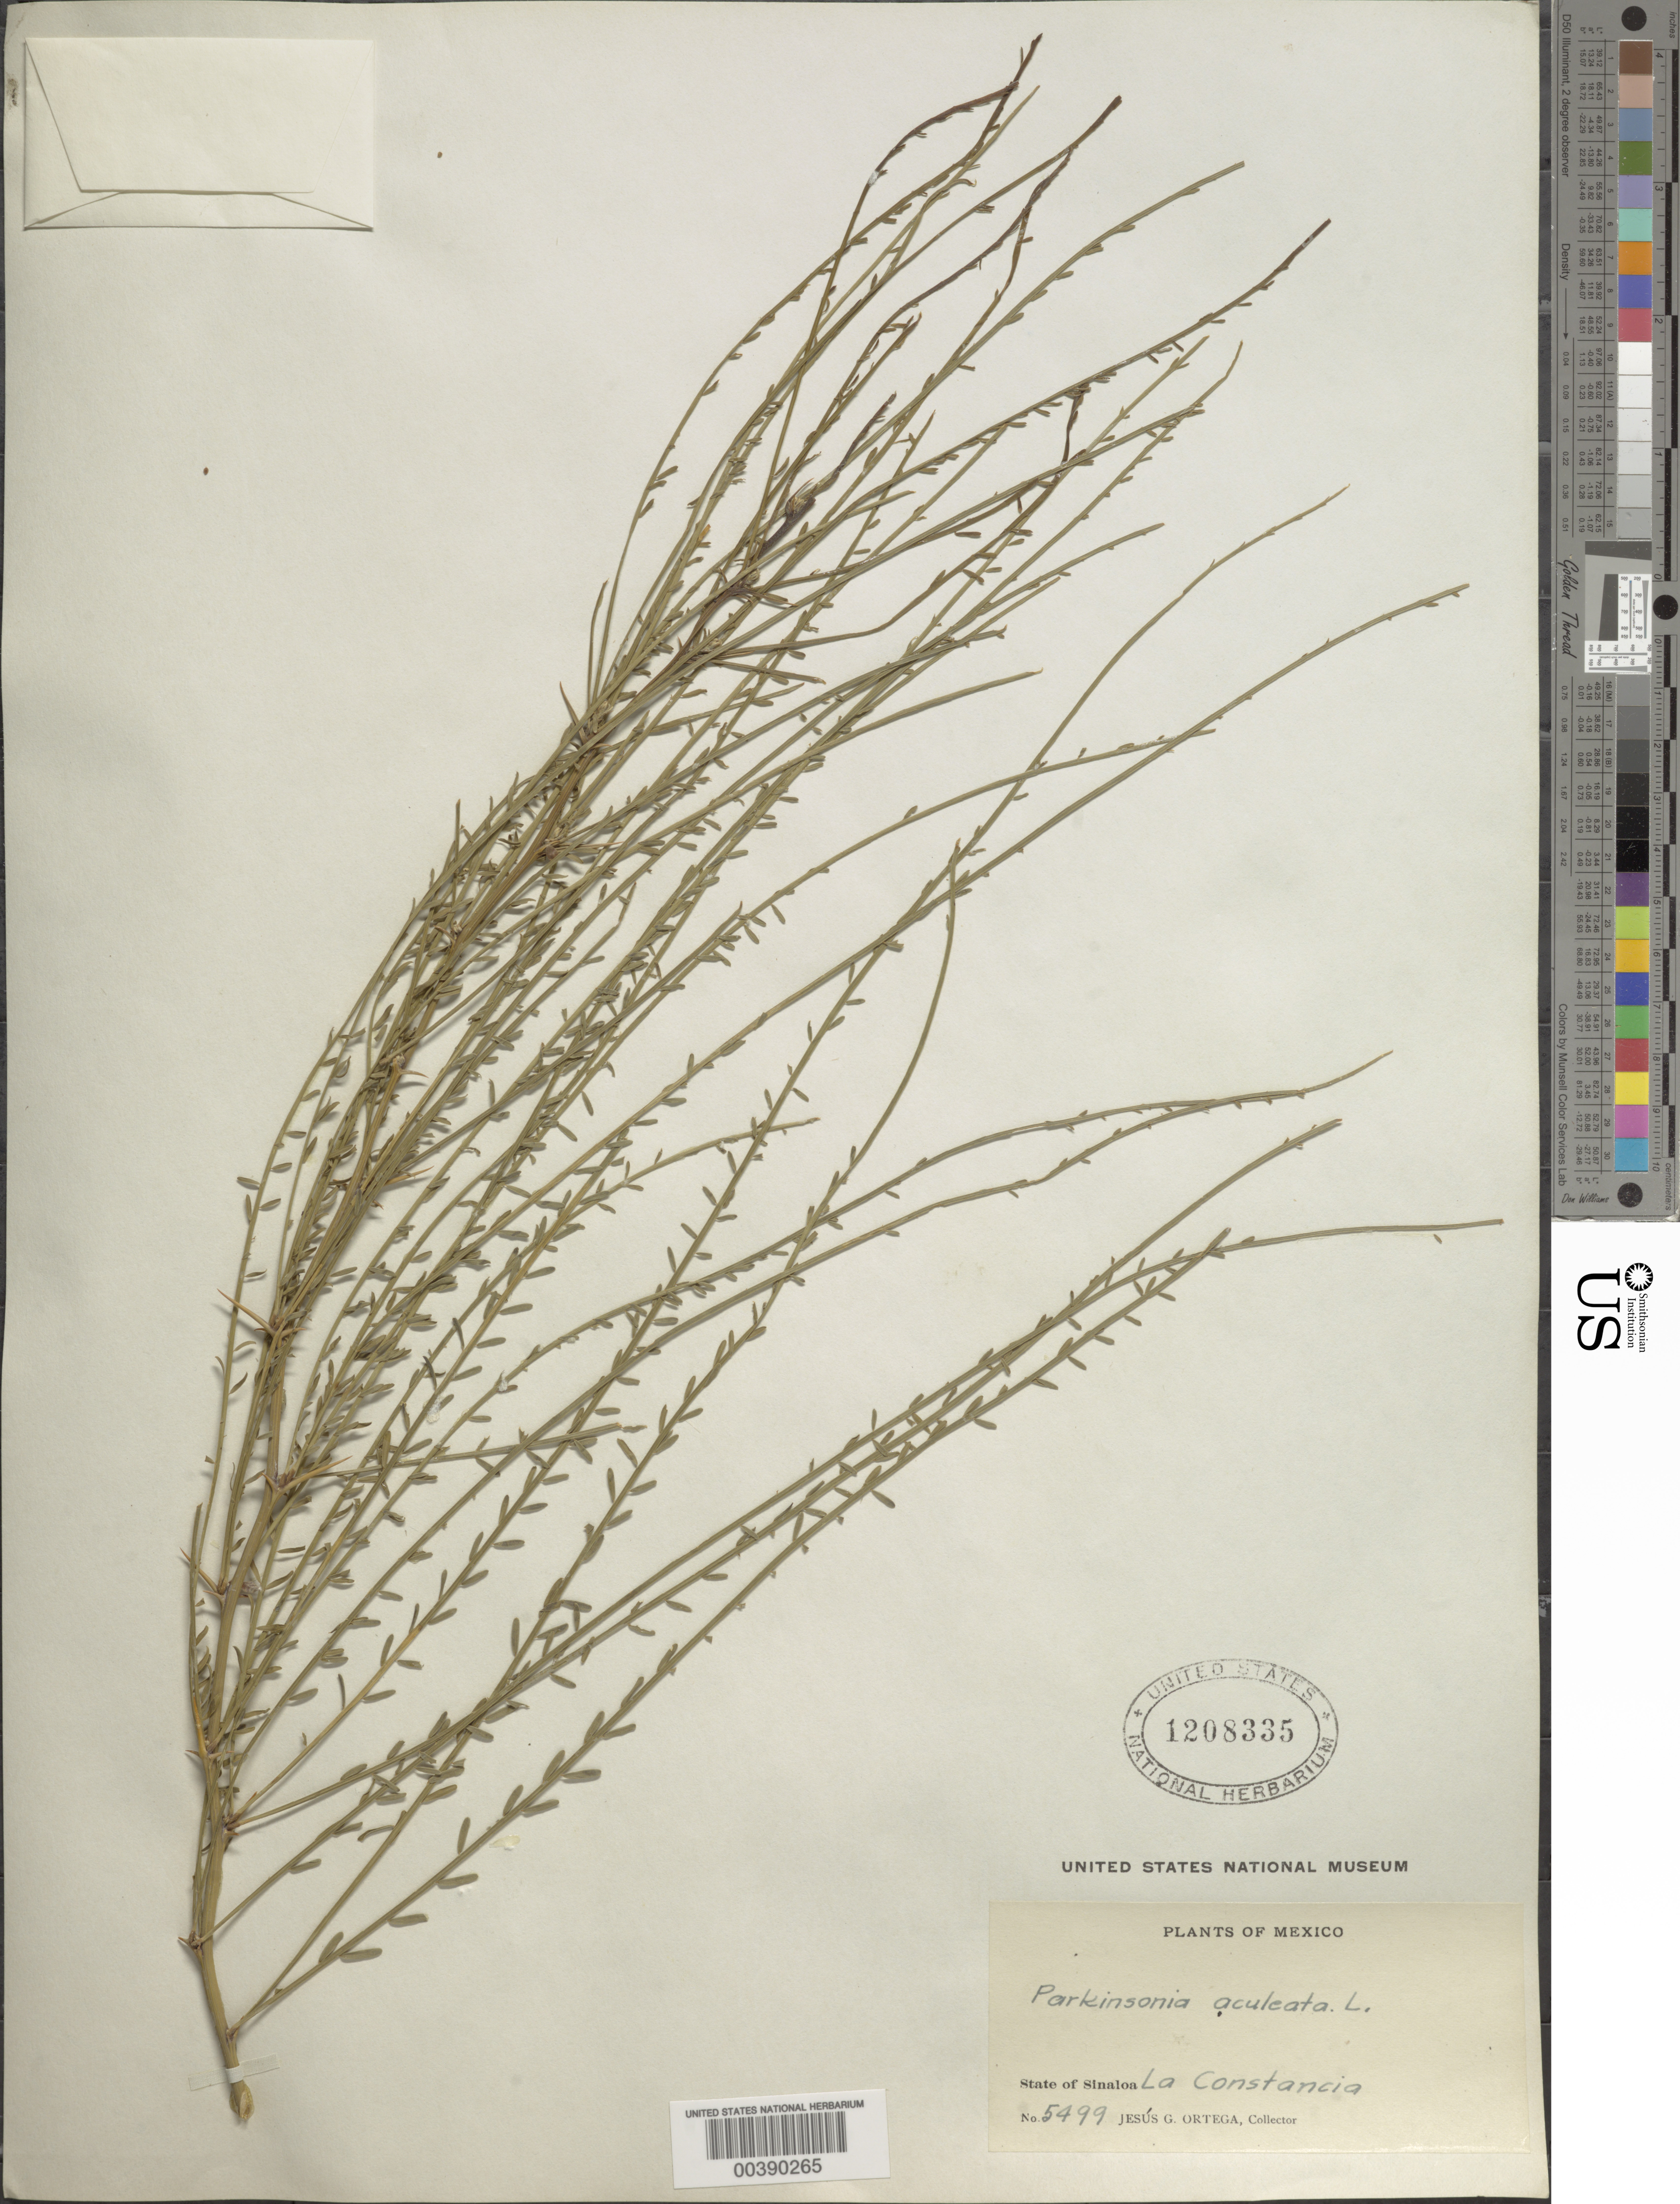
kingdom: Plantae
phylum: Tracheophyta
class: Magnoliopsida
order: Fabales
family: Fabaceae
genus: Parkinsonia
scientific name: Parkinsonia aculeata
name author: L.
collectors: J. Ortega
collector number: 5499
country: Mexico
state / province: Sinaloa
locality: La constancia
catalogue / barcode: US 1208335